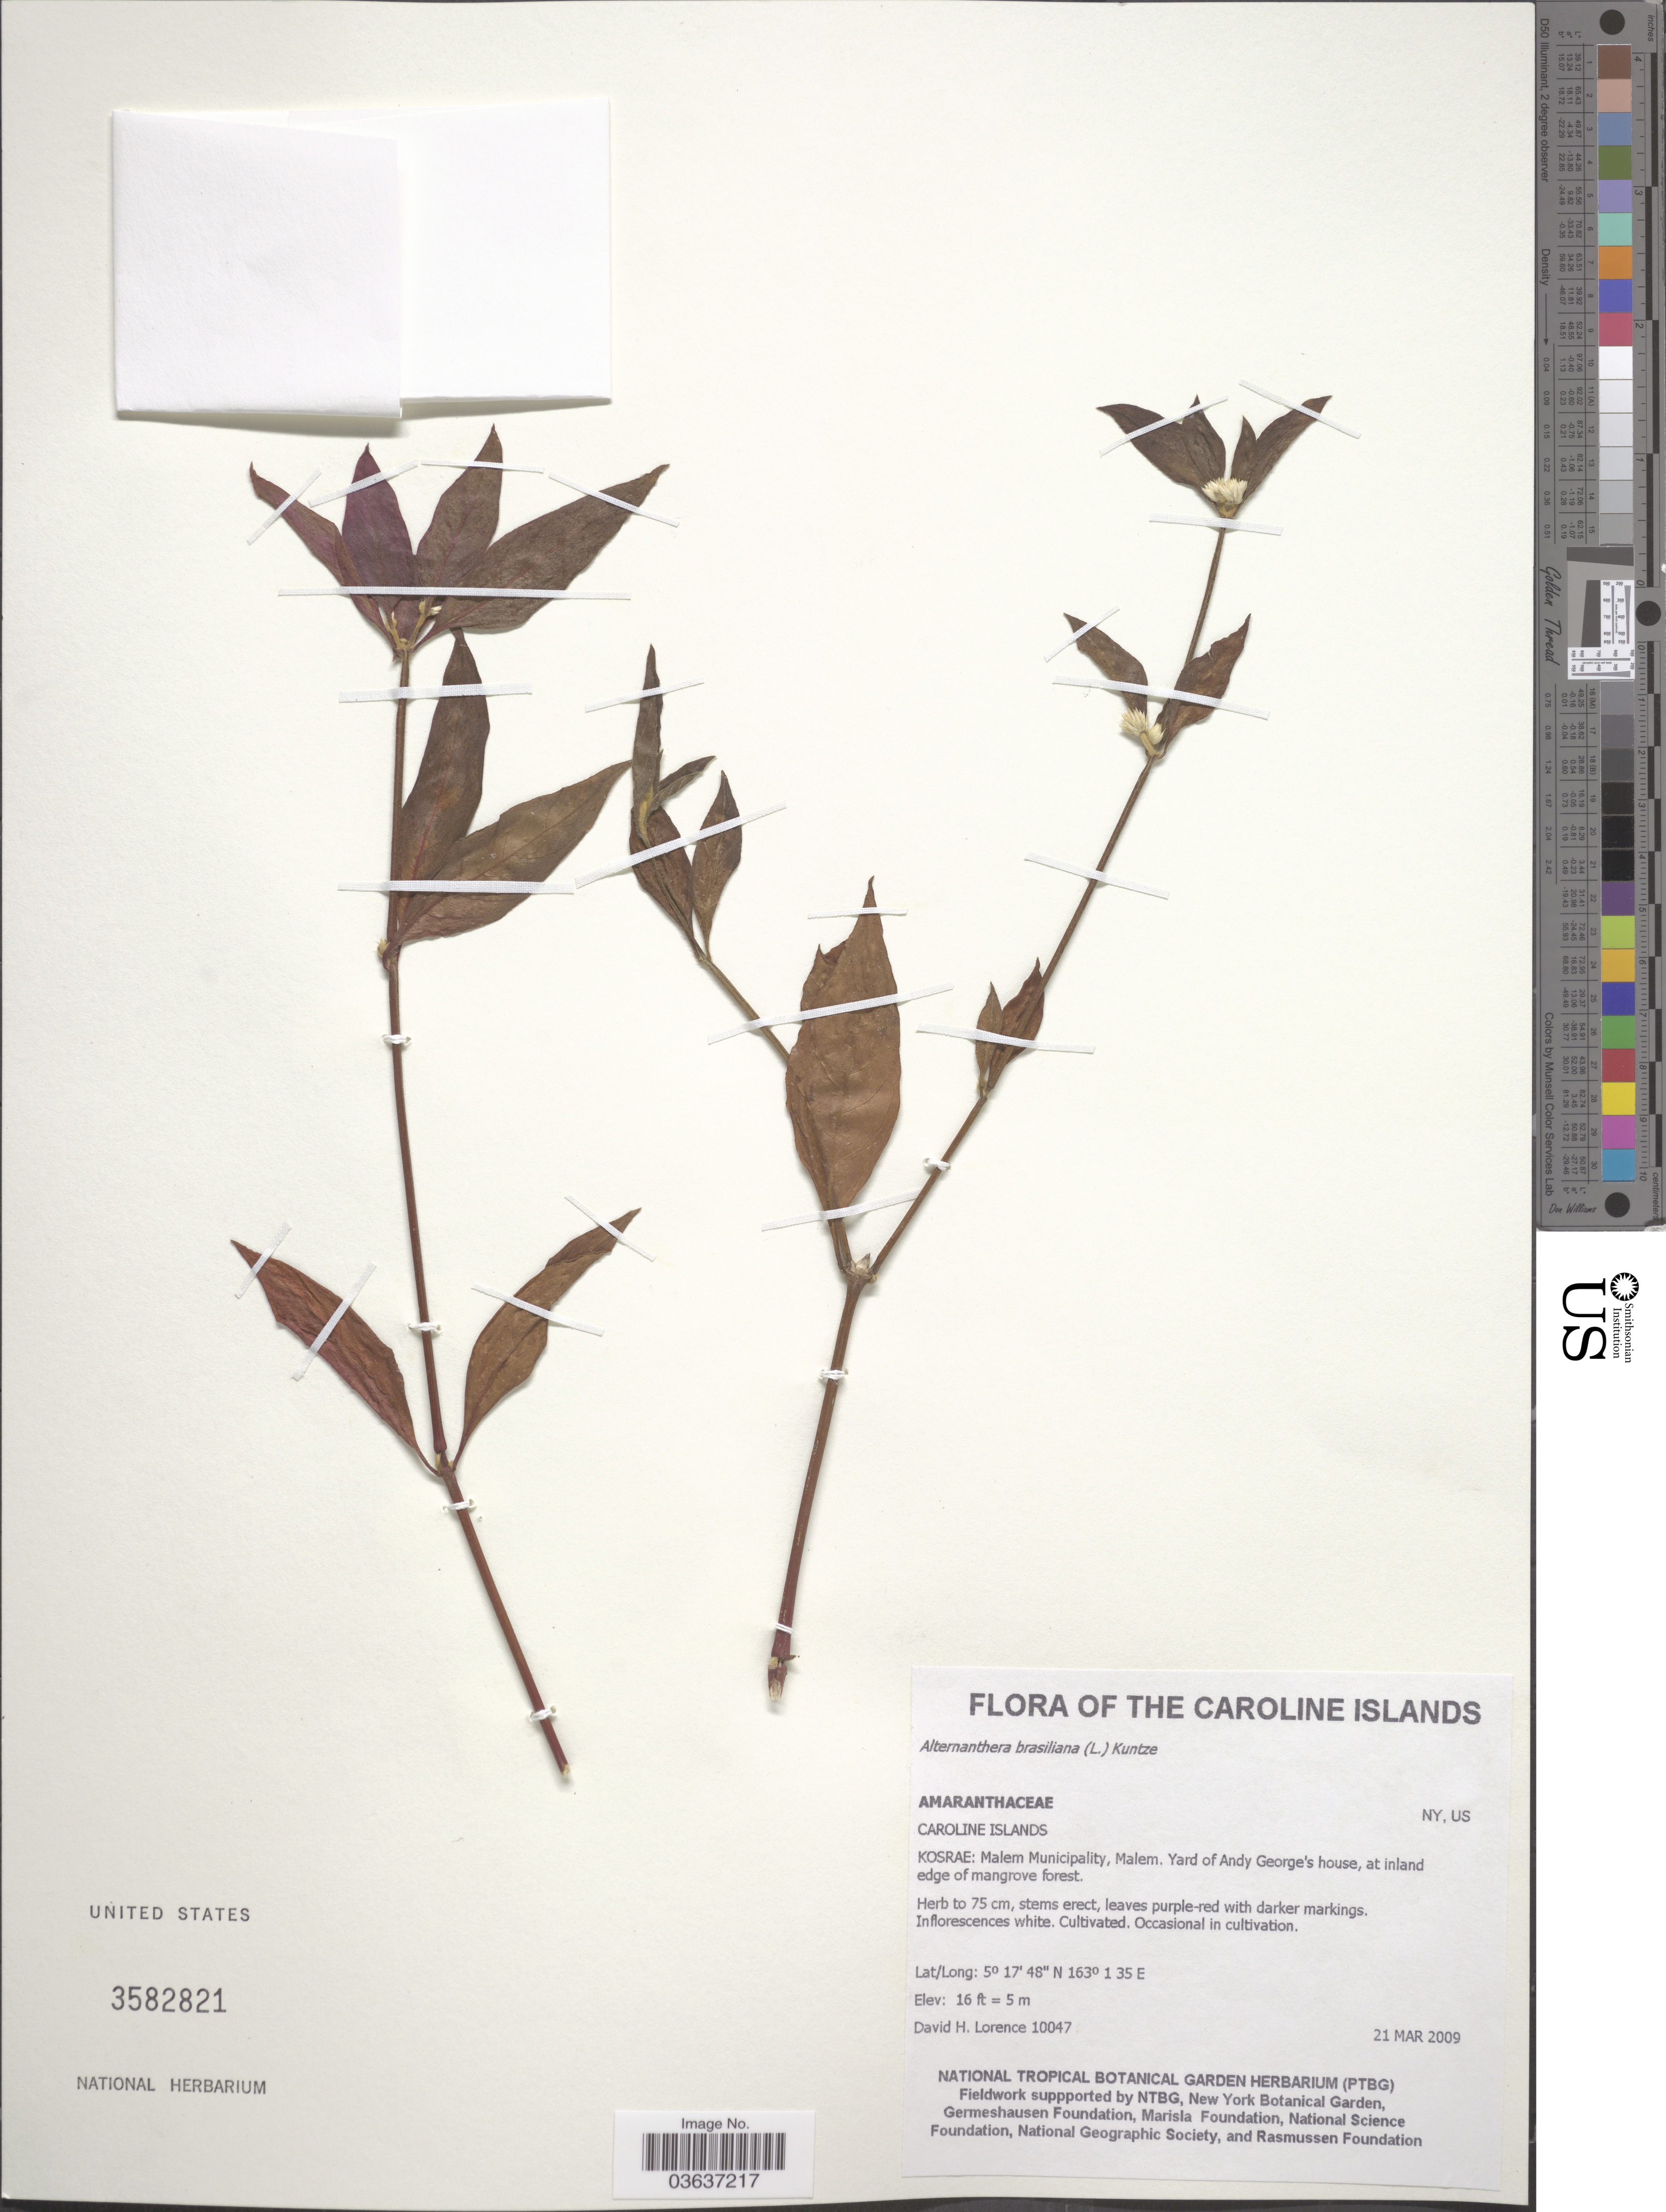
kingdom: Plantae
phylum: Tracheophyta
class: Magnoliopsida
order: Caryophyllales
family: Amaranthaceae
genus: Alternanthera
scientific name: Alternanthera brasiliana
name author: (L.) Kuntze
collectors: D. Lorence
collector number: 10047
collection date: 2009-03-21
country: Micronesia, Federated States of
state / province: Kosrae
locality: The Caroline Islands. Malem Municipality, Malem. Yard of Andy George's house, at inland edge of mangrove forest.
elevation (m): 5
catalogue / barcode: US 3582821